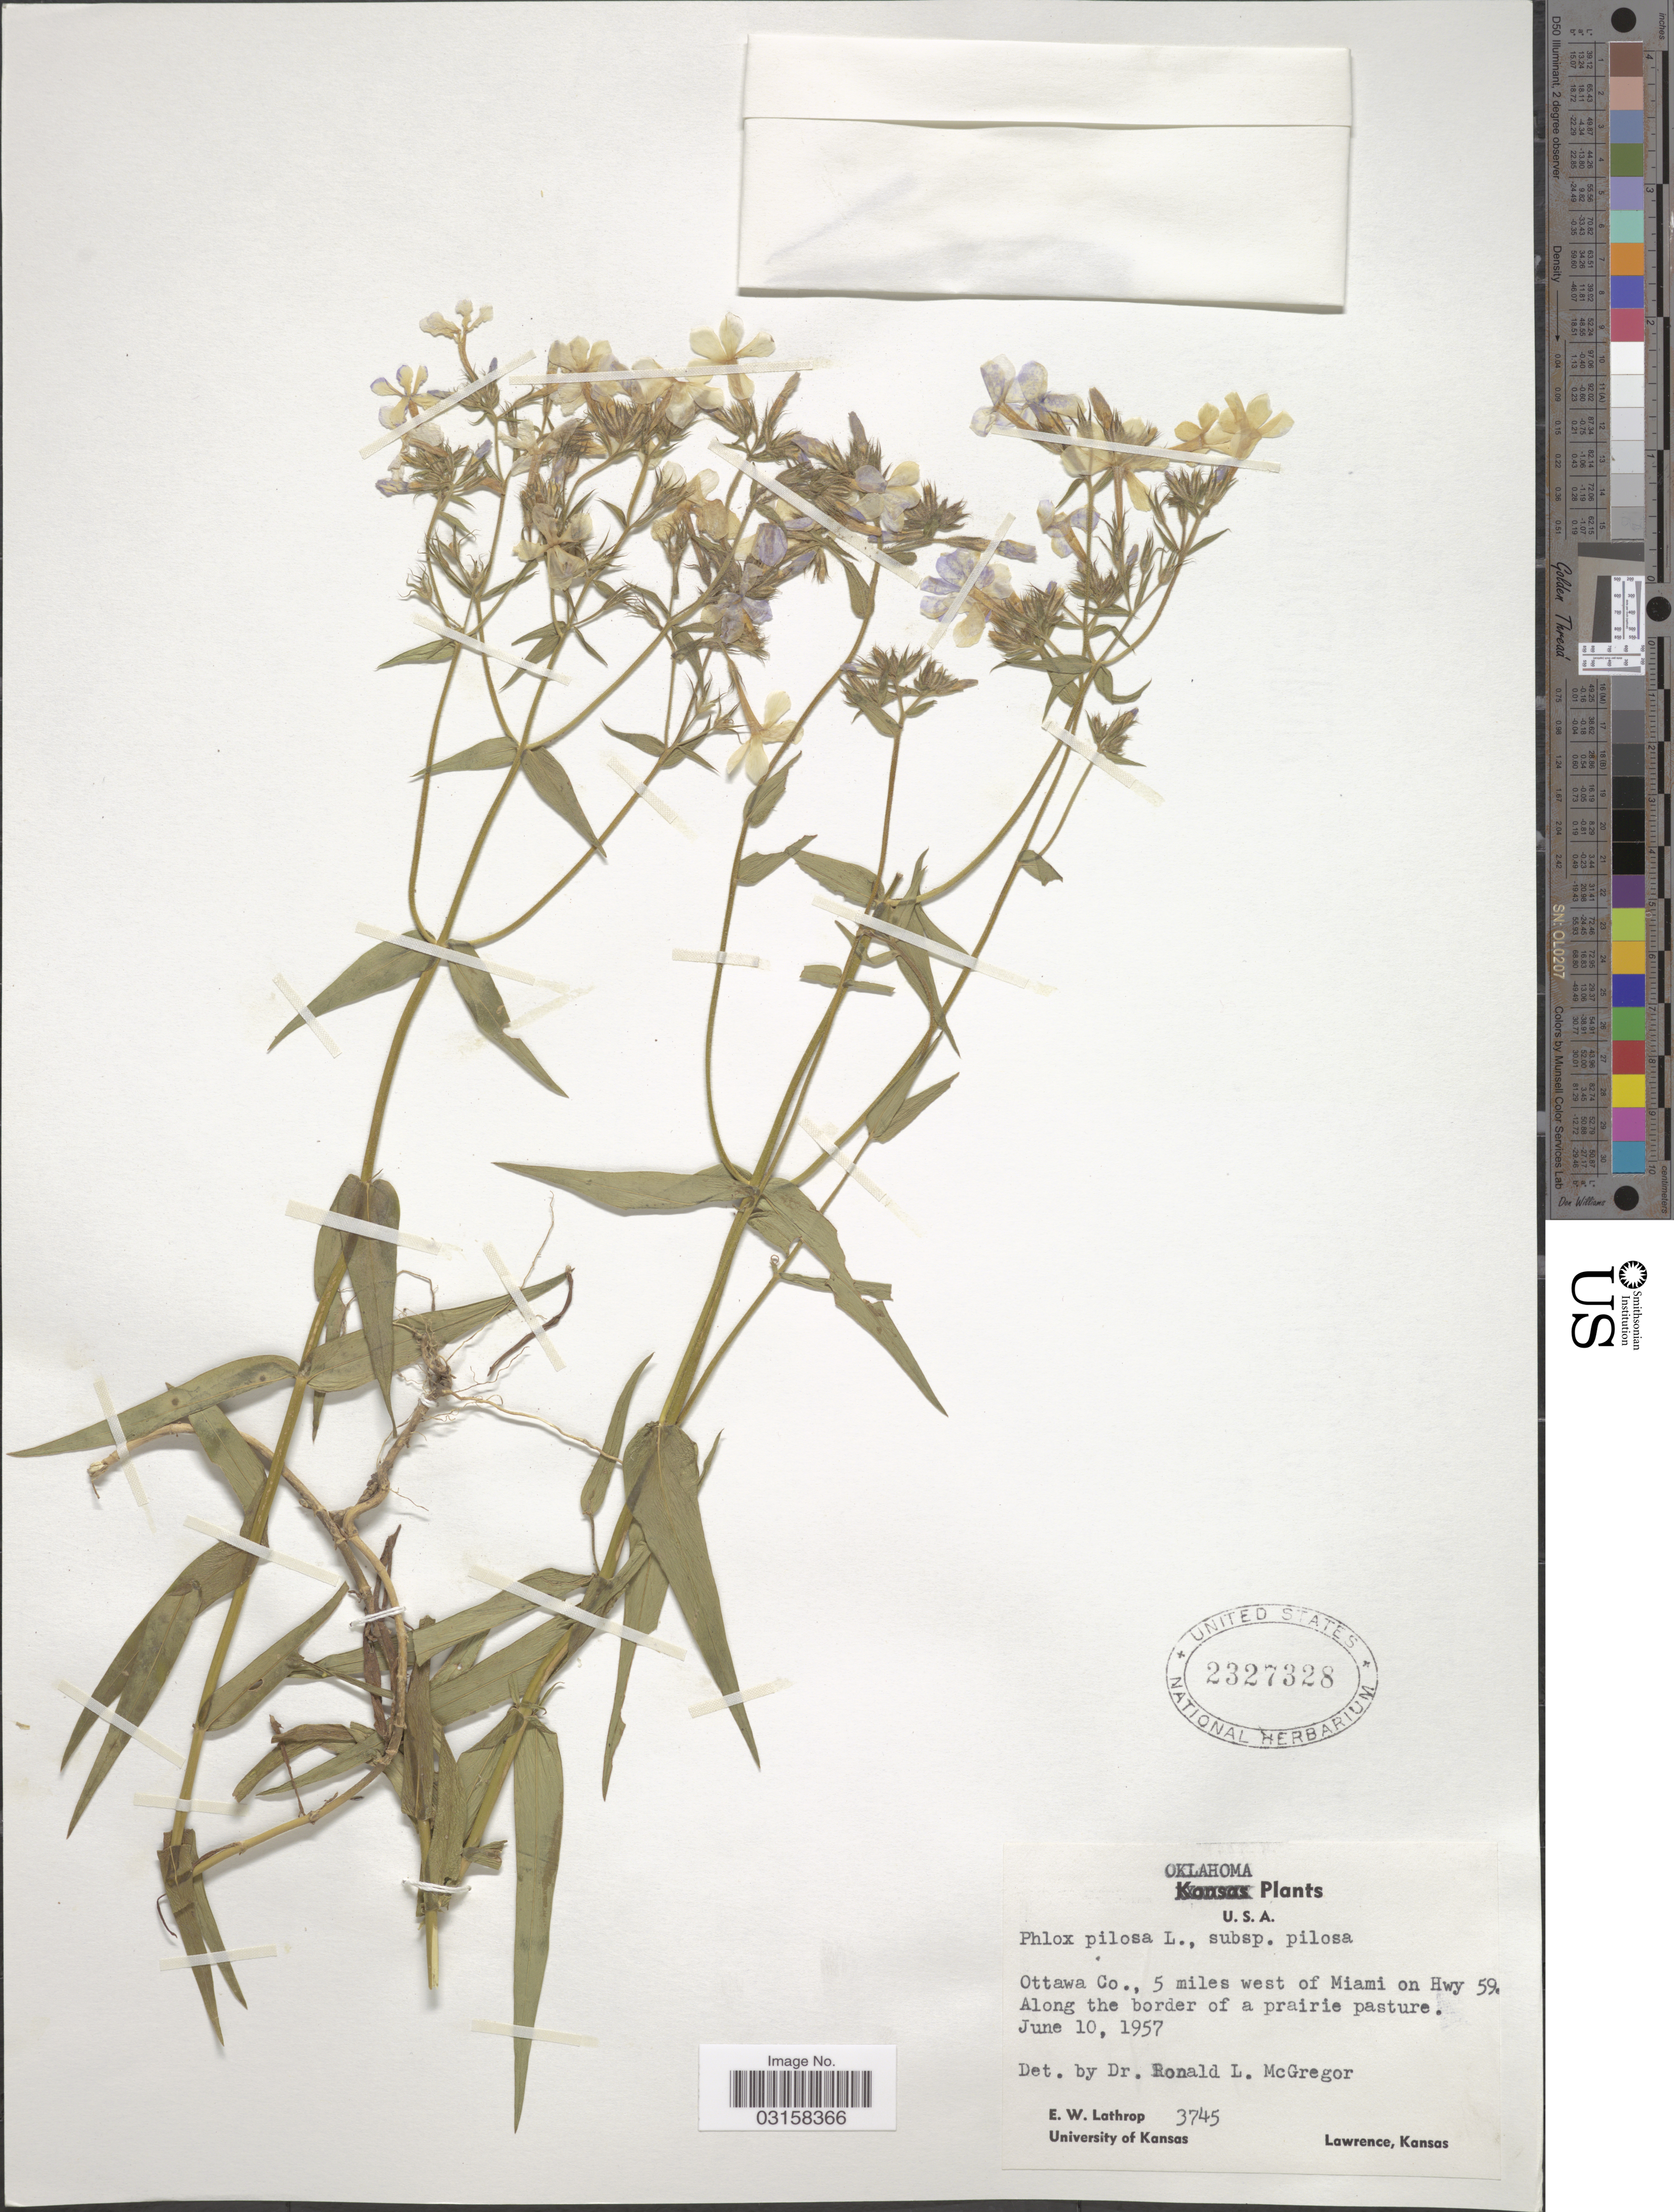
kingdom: Plantae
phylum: Tracheophyta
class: Magnoliopsida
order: Ericales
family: Polemoniaceae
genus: Phlox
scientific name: Phlox pilosa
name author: L.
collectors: E. W. Lathrop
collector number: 3745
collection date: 1957-06-10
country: United States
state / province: Oklahoma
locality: Ottawa Co., 5 miles west of Miami on Hwy 59. Along the border of a prairie pasture.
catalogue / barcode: US 2327328